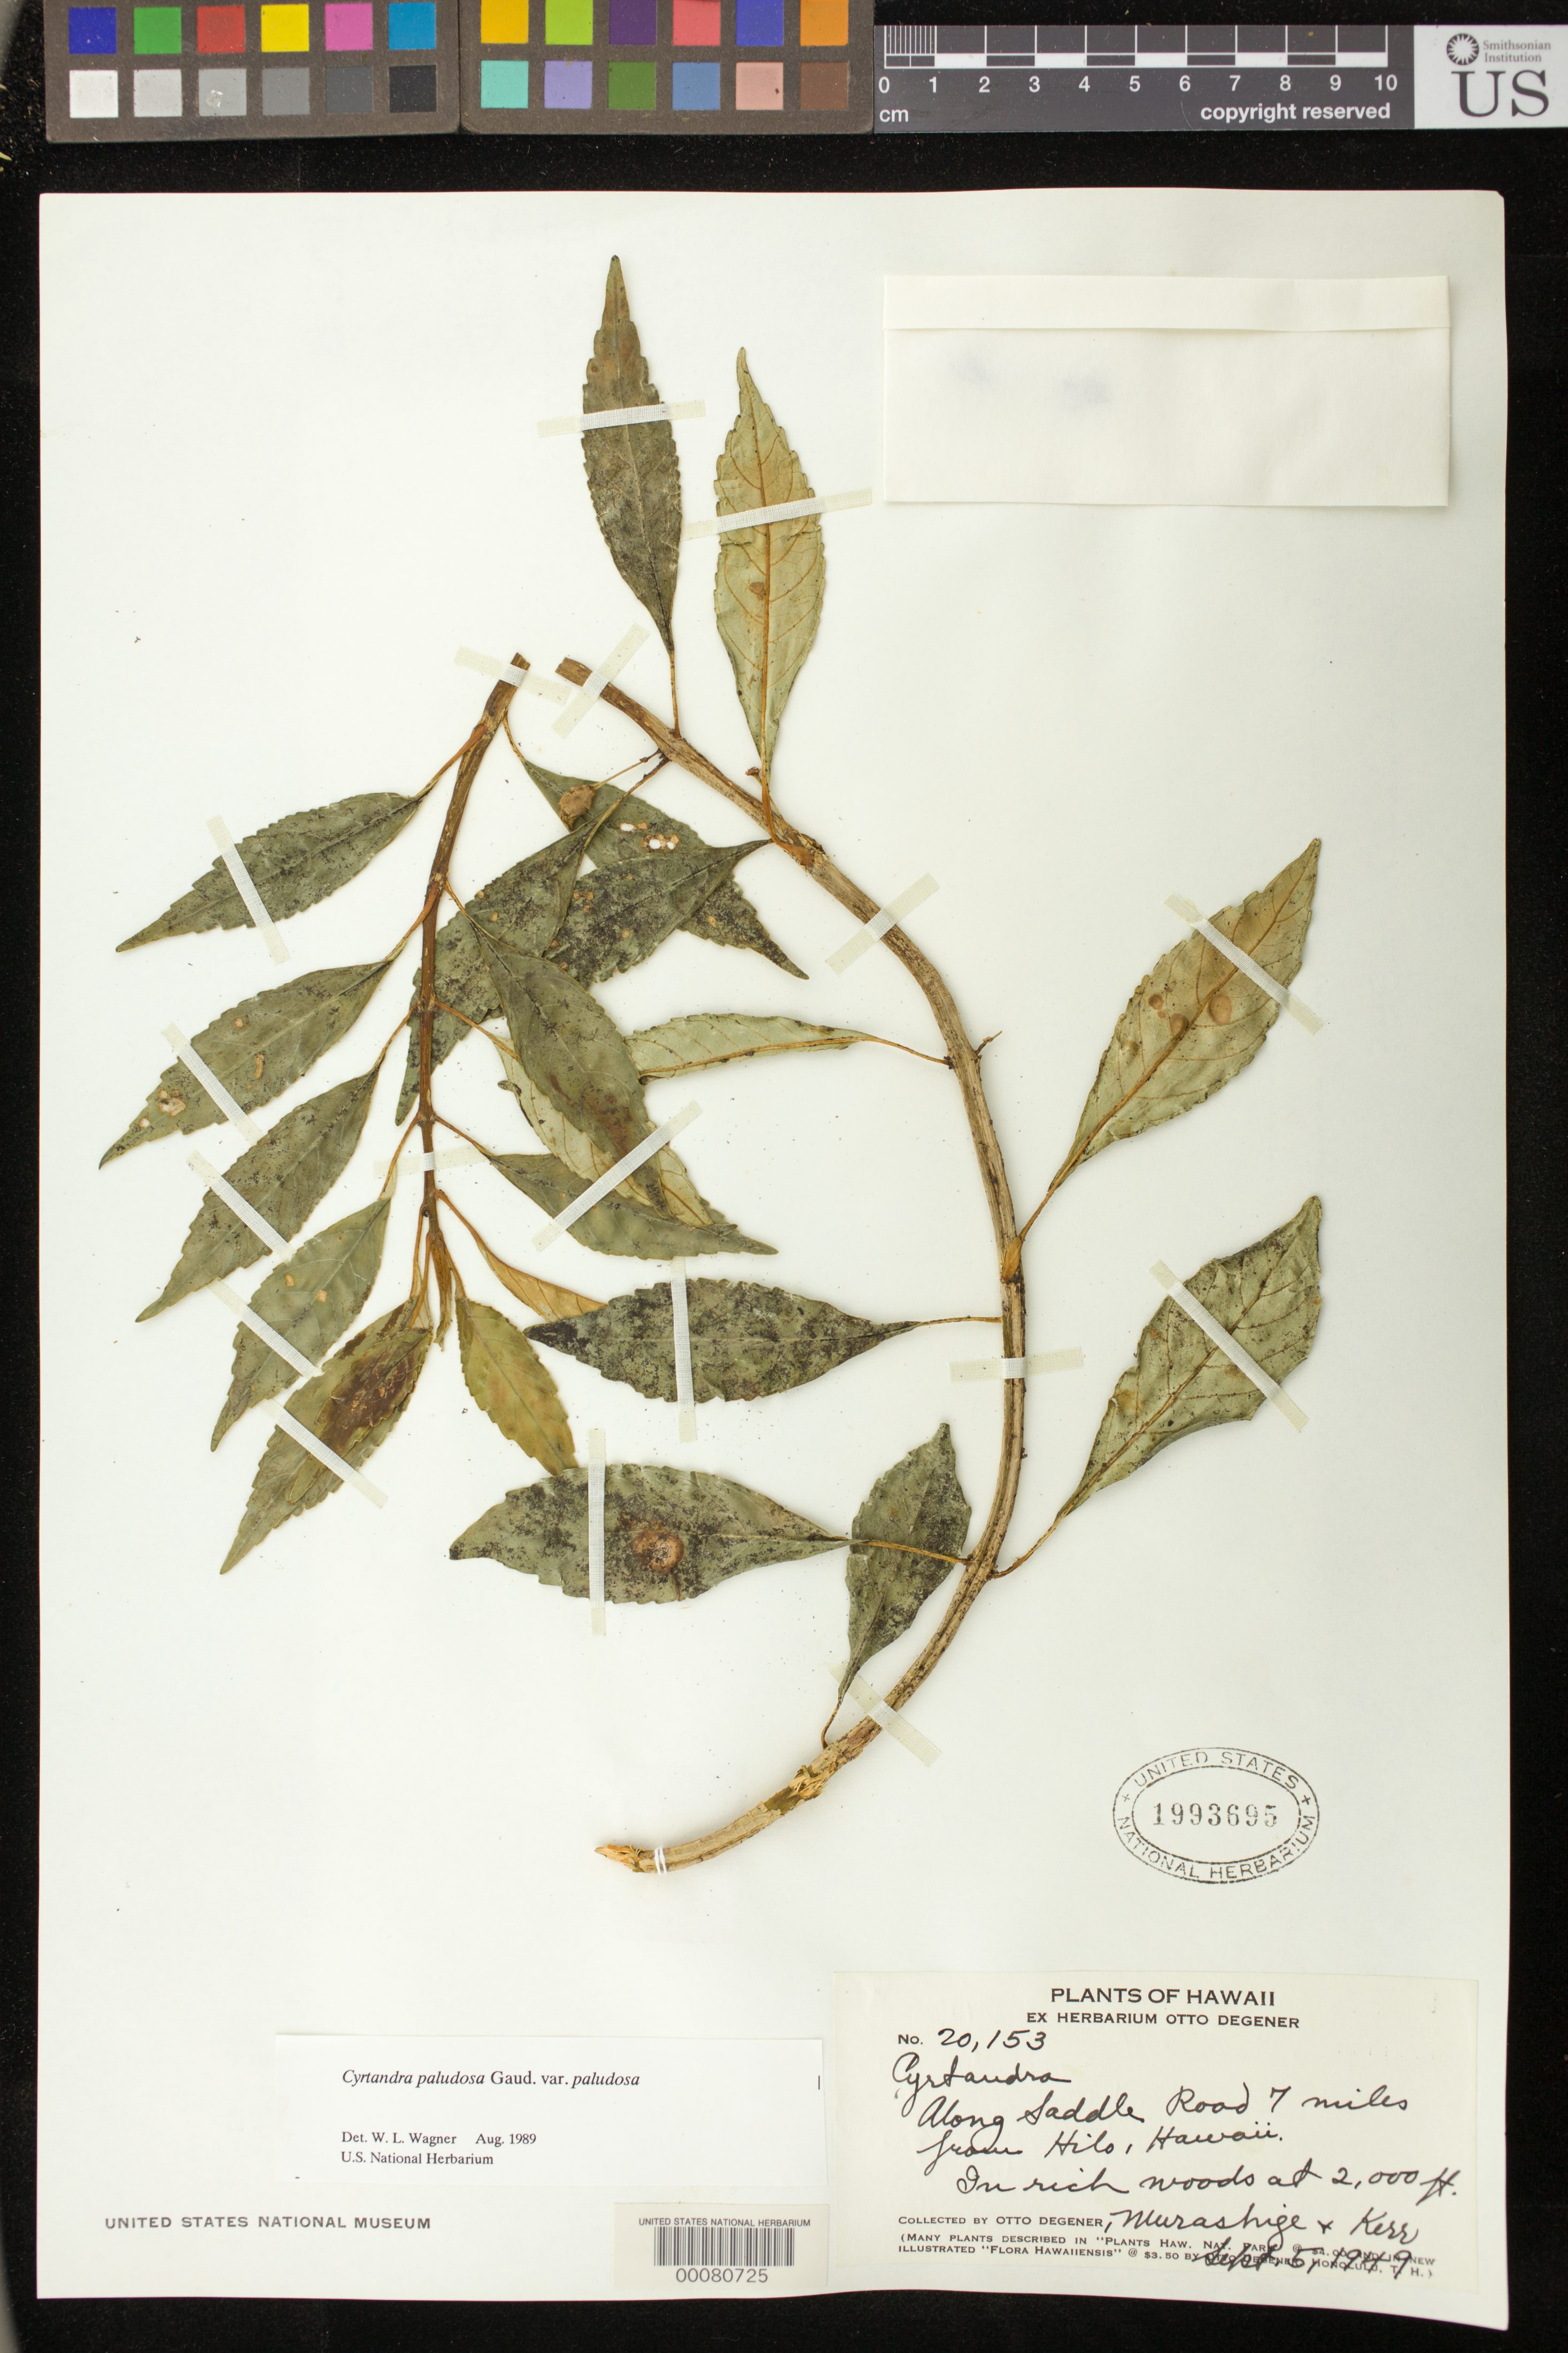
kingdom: Plantae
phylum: Tracheophyta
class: Magnoliopsida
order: Lamiales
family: Gesneriaceae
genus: Cyrtandra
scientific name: Cyrtandra paludosa var. paludosa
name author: Gaudich.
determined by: Wagner, W. L., (BOT), Smithsonian Institution - National Museum of Natural History (UNITED STATES)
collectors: O. Degener & et al.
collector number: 20153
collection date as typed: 05 Sep 1949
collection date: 1949-09-05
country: United States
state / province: Hawaii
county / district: Hawaii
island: Hawaii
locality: Along Saddle road 7 miles from Hilo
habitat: In rich woods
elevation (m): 610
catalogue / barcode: US 1993695